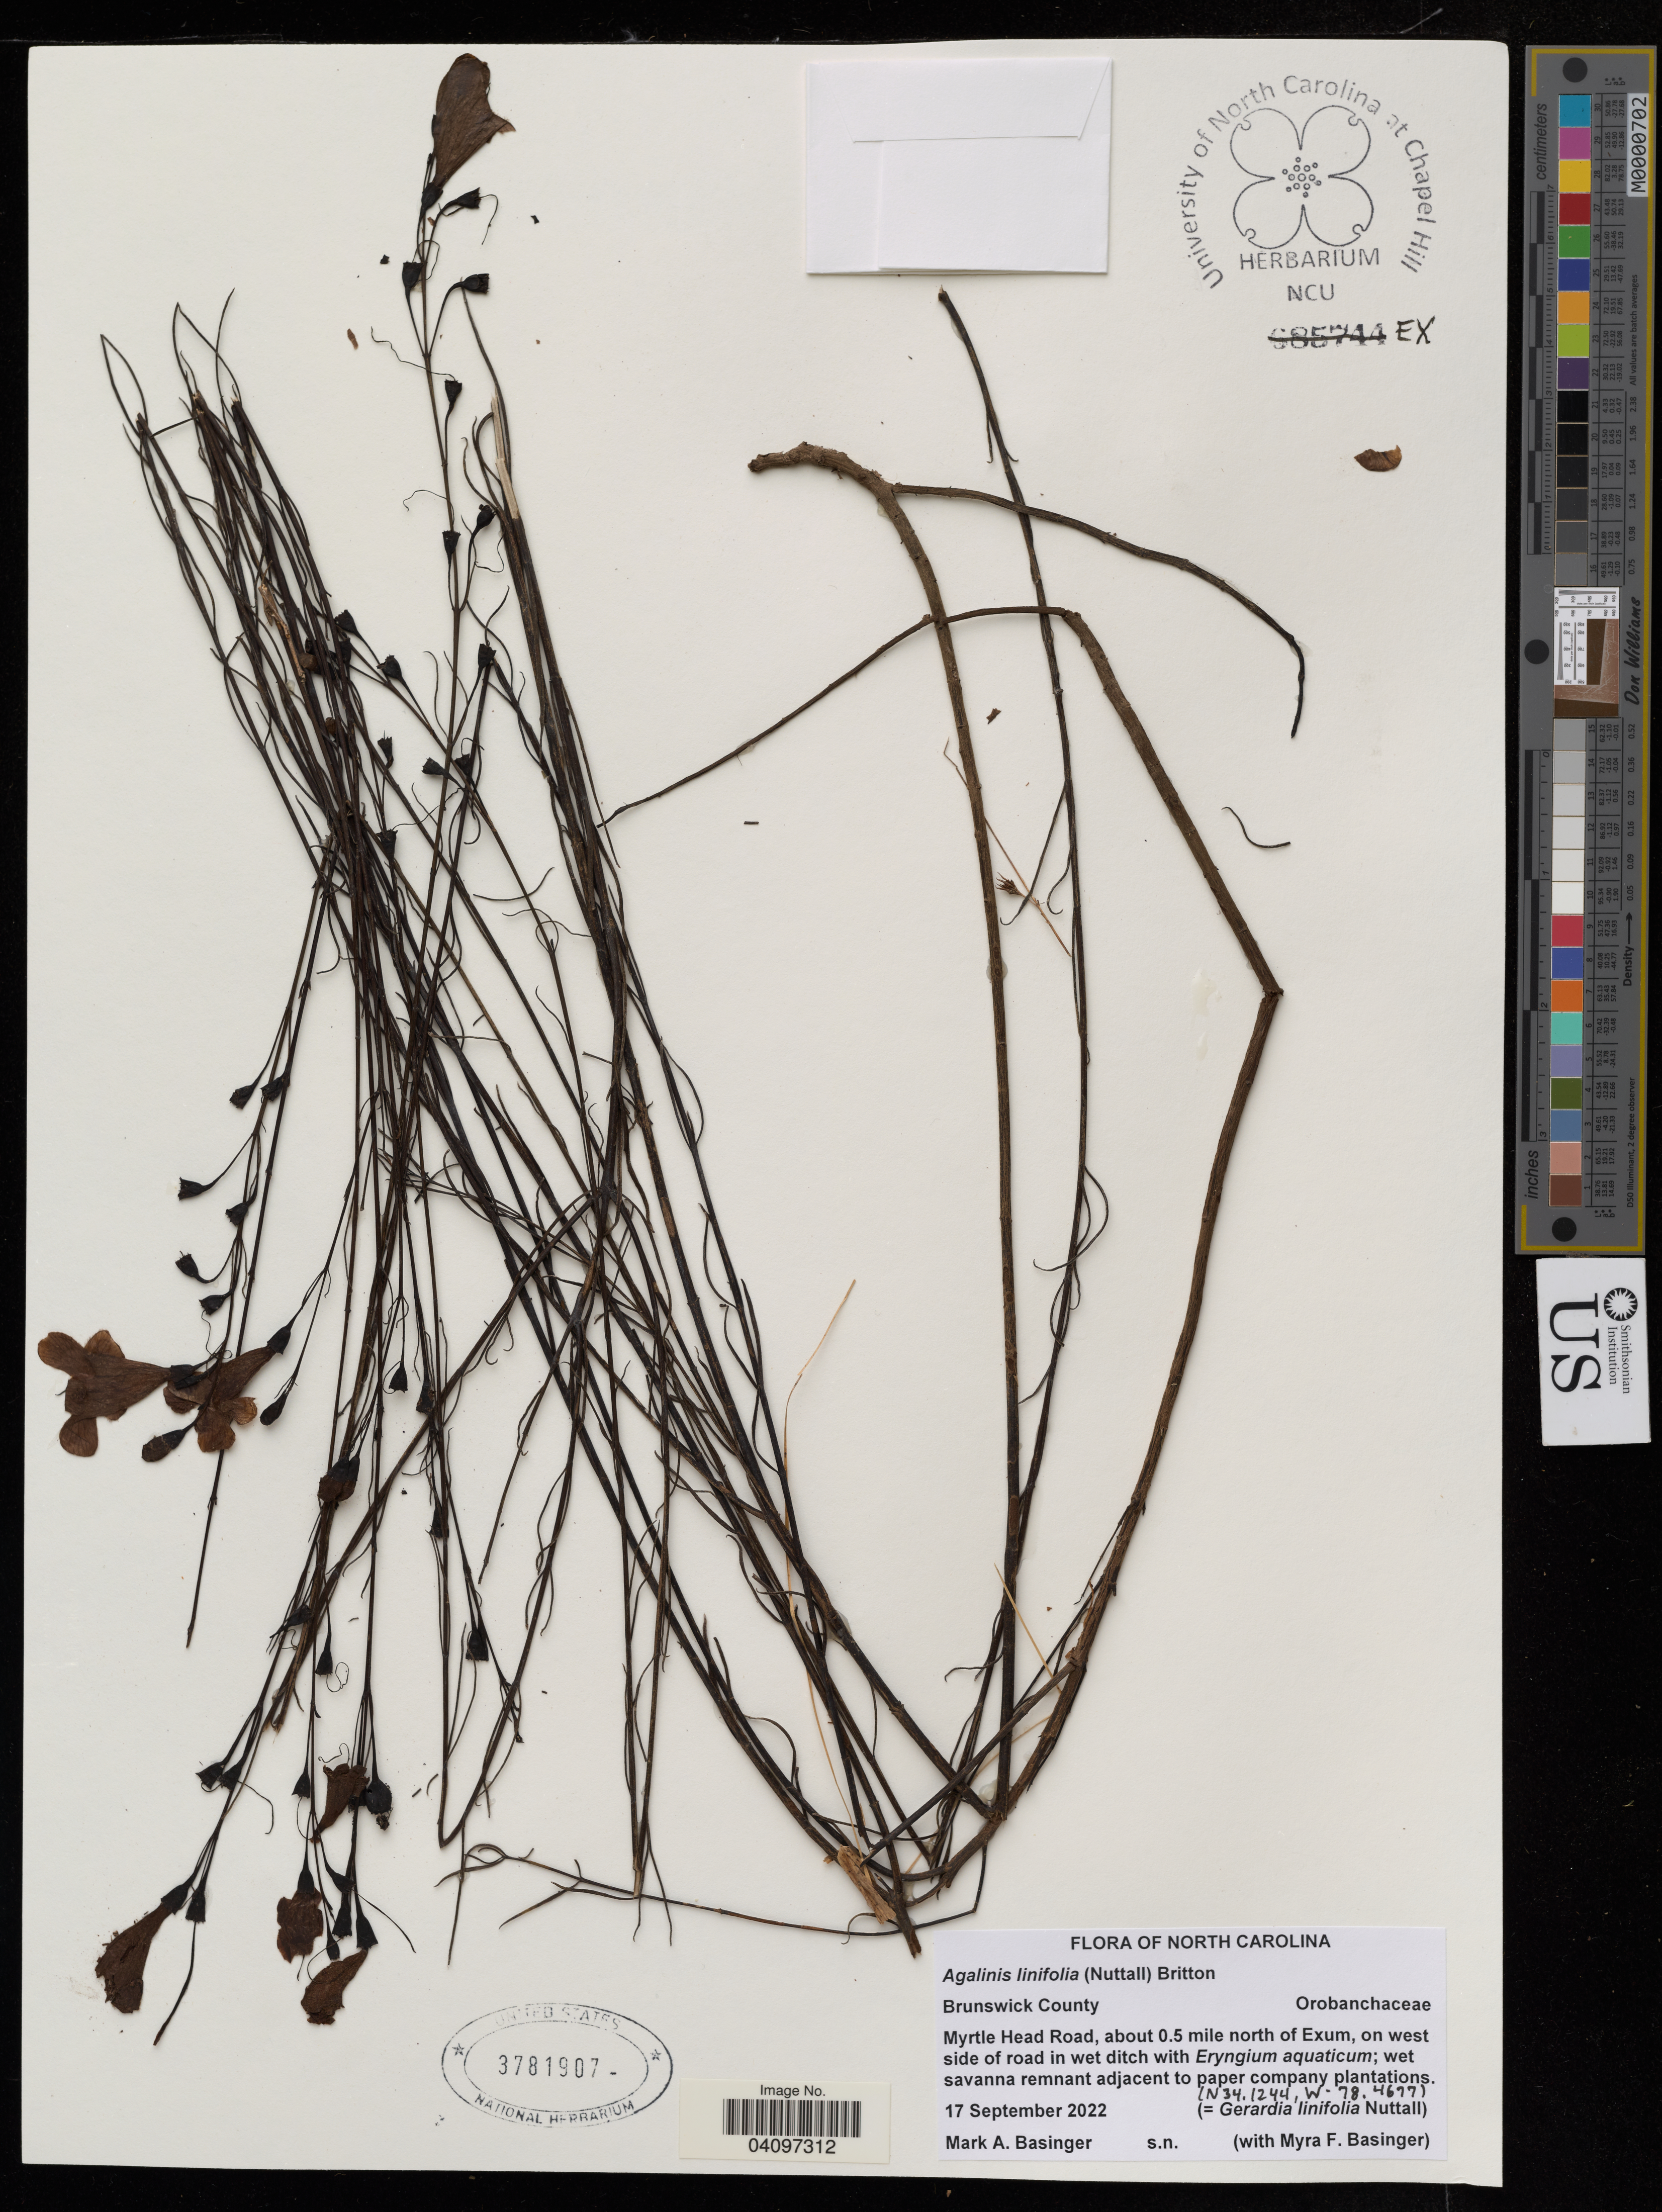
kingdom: Plantae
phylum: Tracheophyta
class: Magnoliopsida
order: Lamiales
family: Orobanchaceae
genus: Agalinis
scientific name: Agalinis linifolia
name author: (Nutt.) Britton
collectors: M. Basinger & M. Basinger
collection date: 2022-09-17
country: United States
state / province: North Carolina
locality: Brunswick County. Myrtle Head Road, about 0.5 mile north of Exum.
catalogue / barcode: US 3781907